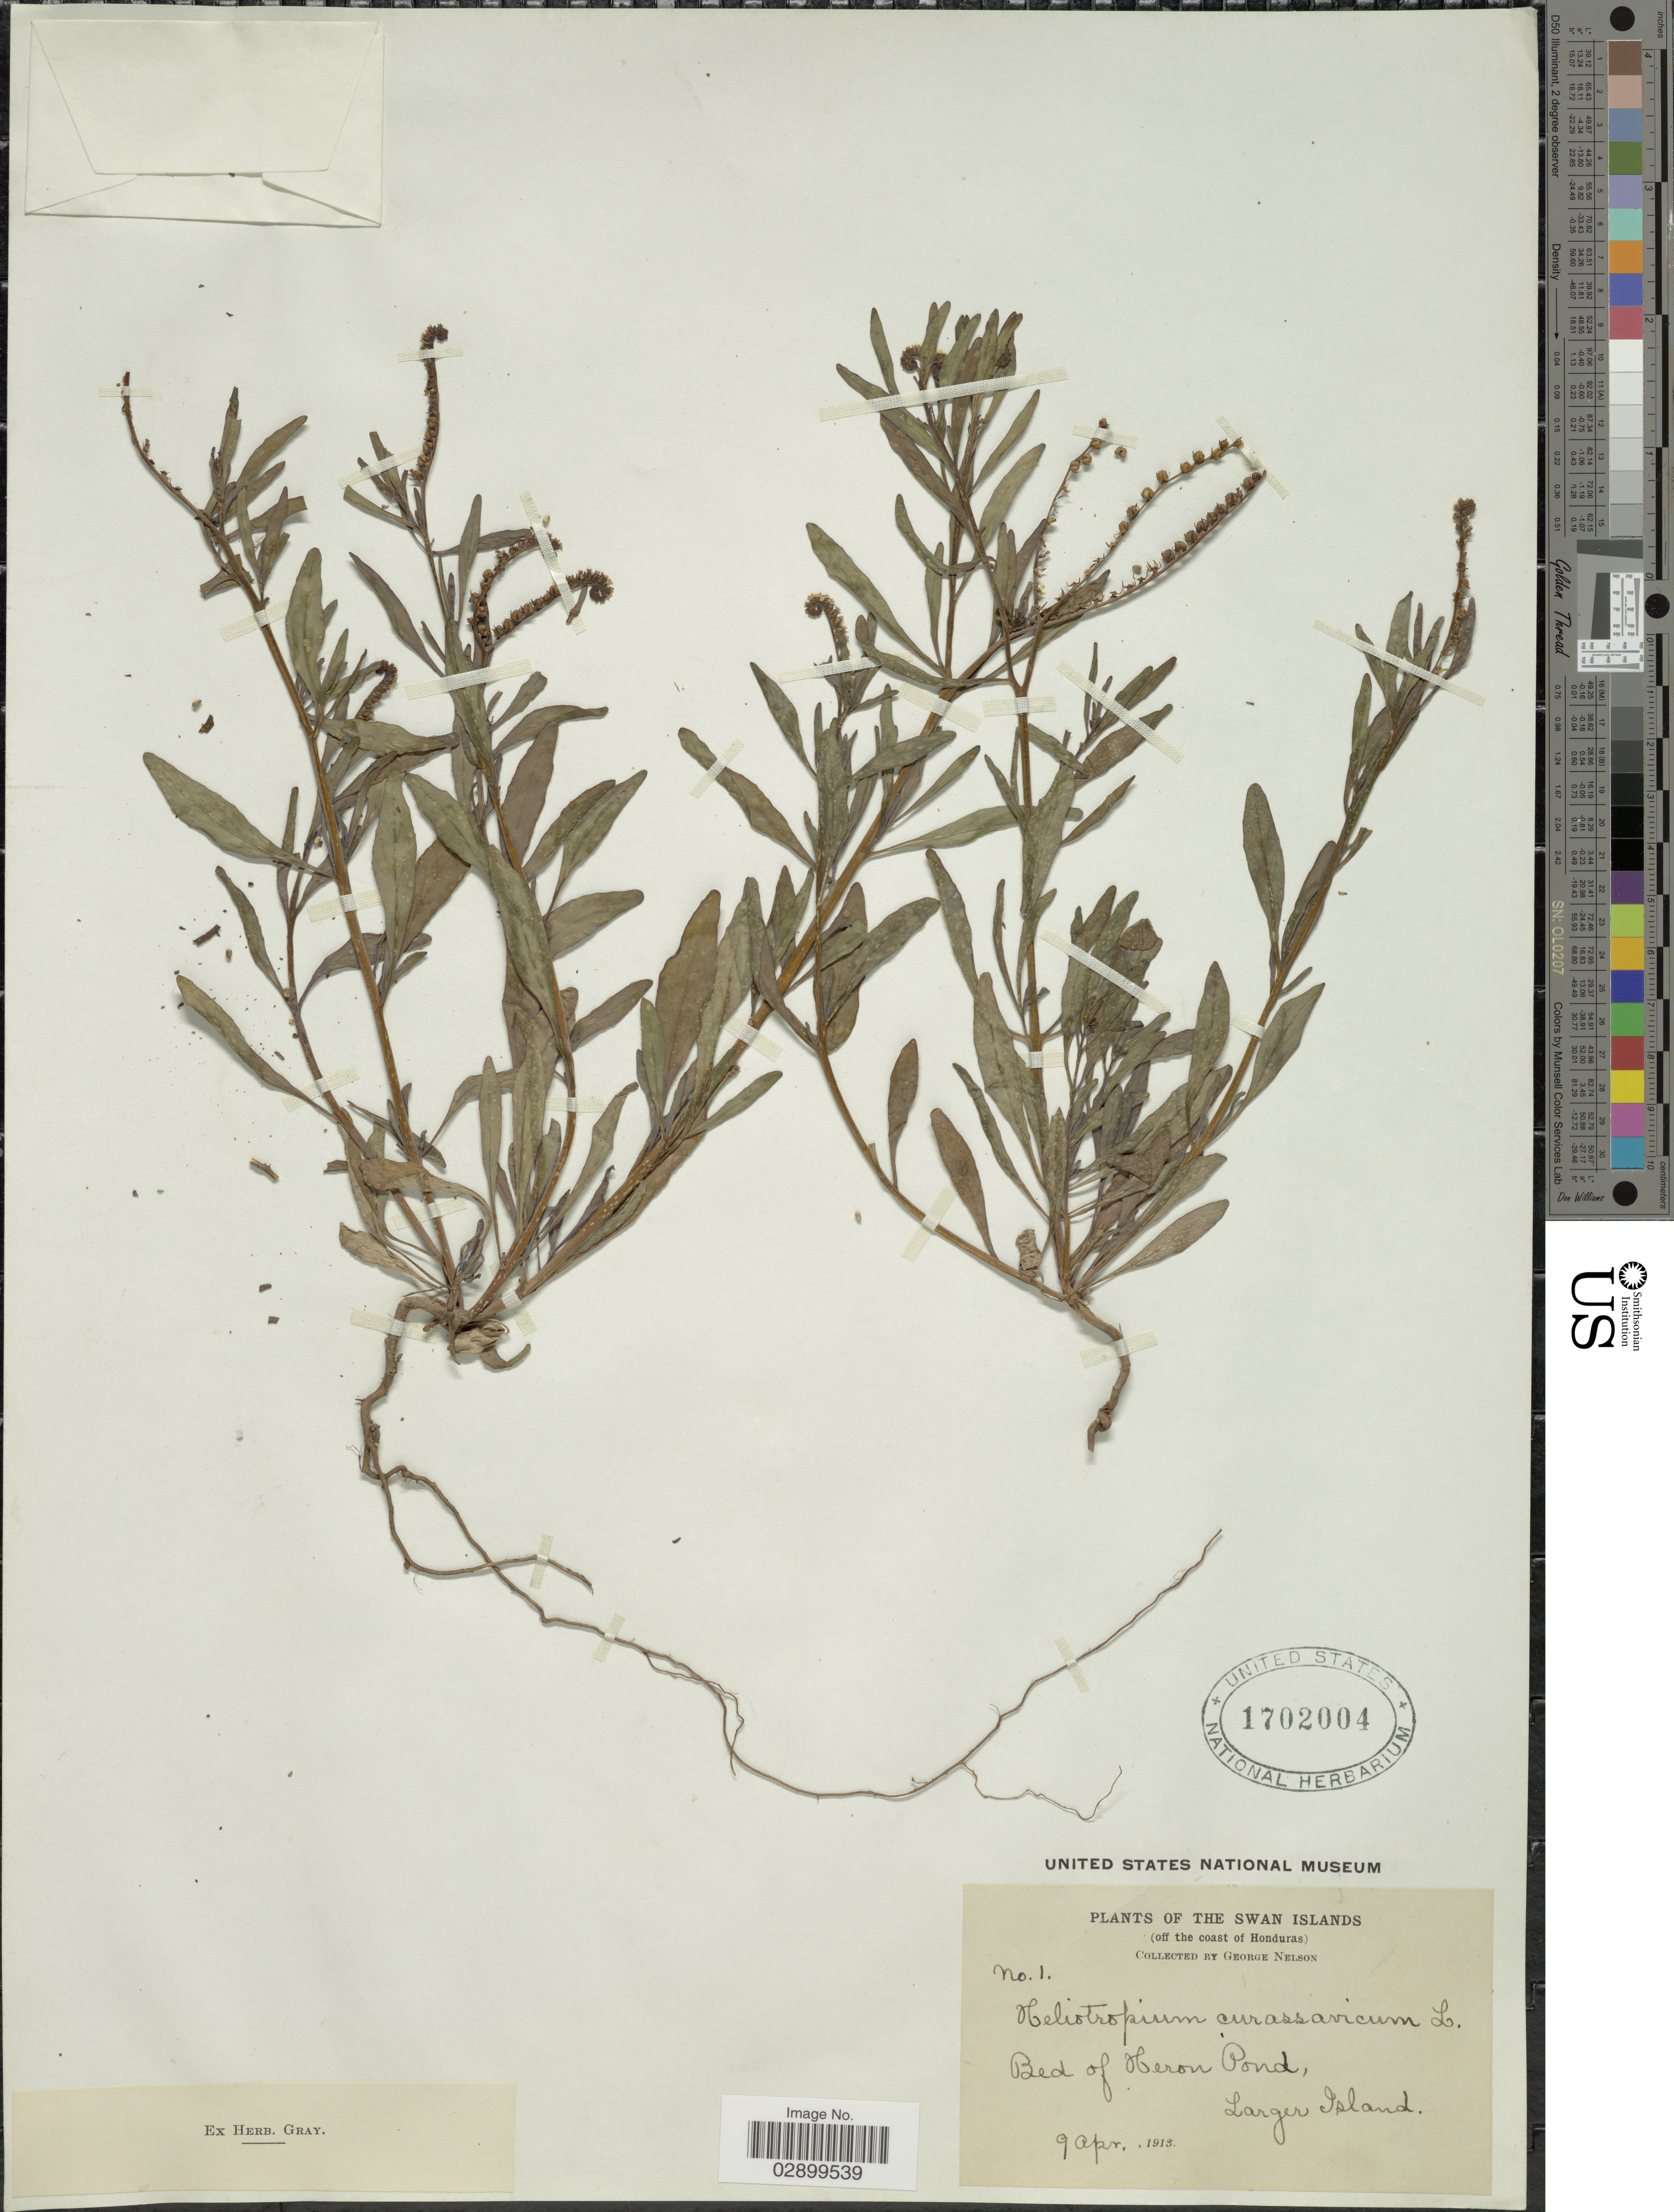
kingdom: Plantae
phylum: Tracheophyta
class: Magnoliopsida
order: Boraginales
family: Heliotropiaceae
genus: Heliotropium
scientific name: Heliotropium curassavicum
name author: L.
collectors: G. Nelson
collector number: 1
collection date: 1913-04-09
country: Honduras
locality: The Swan Islands, Bed of Heron Pond, Larger Island.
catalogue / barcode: US 1702004